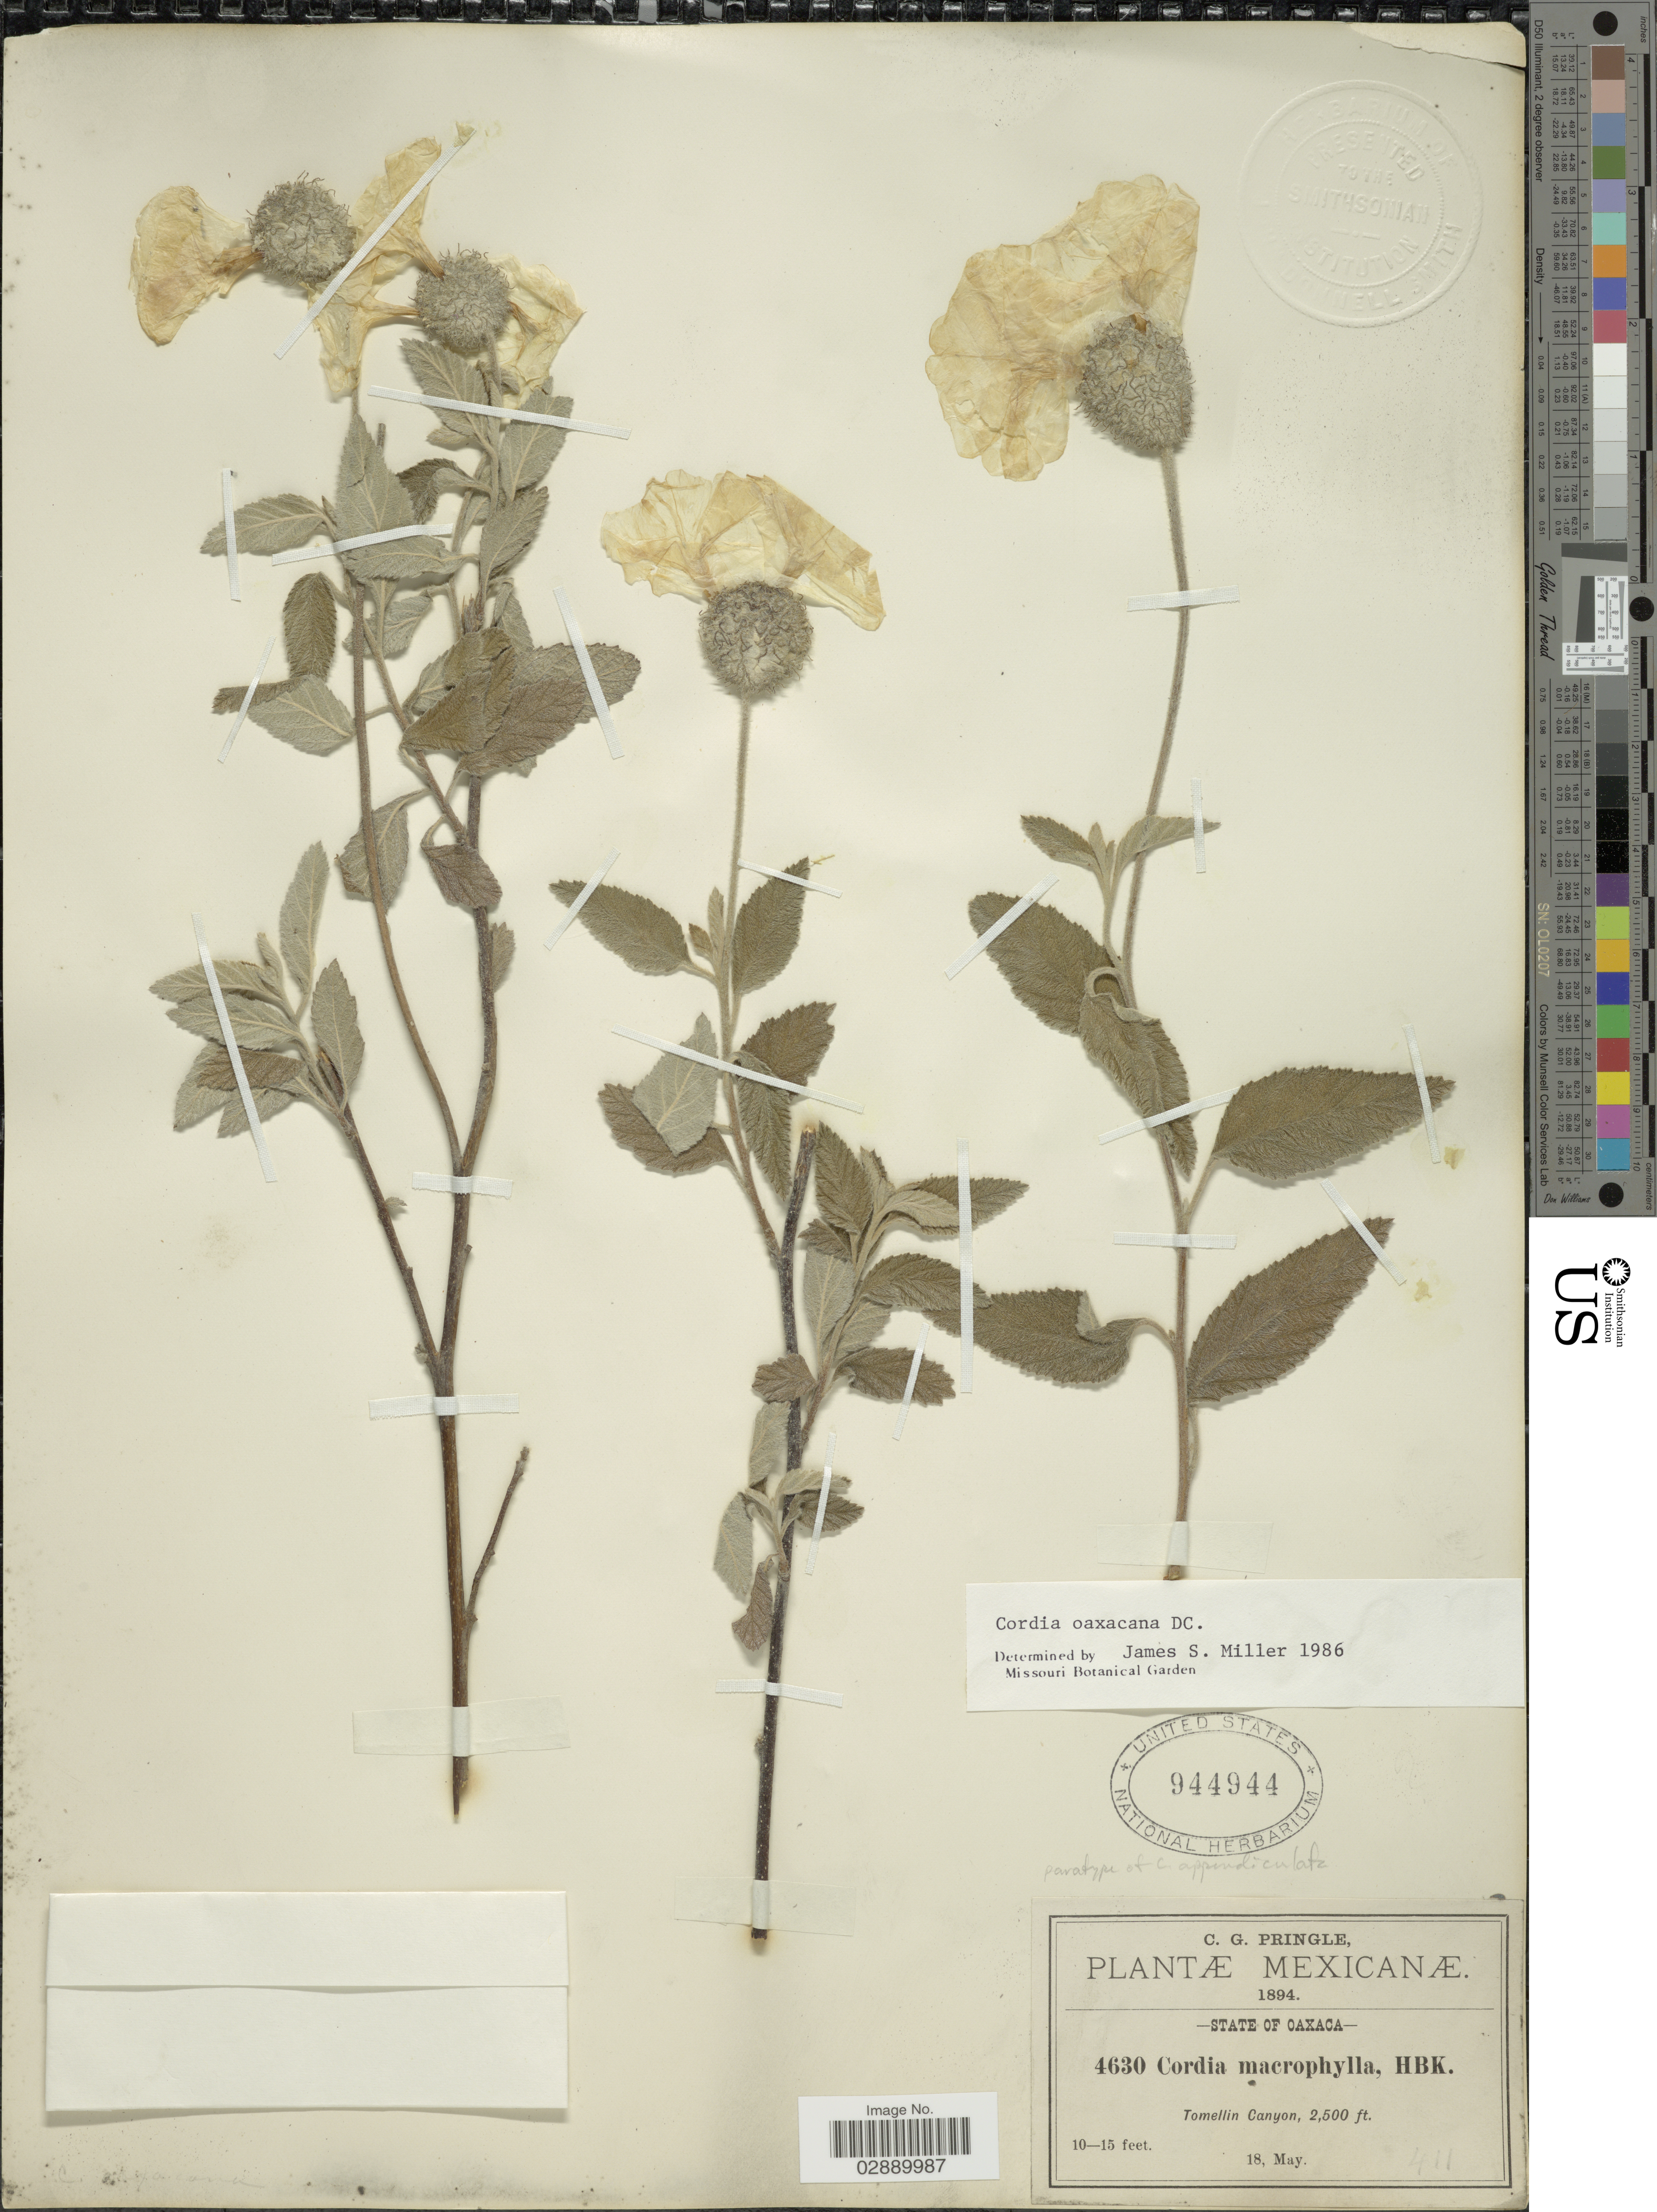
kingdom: Plantae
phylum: Tracheophyta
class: Magnoliopsida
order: Boraginales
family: Cordiaceae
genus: Cordia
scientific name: Cordia oaxacana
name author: A. DC.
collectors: C. G. Pringle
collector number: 4630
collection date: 1894-05-18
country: Mexico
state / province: Oaxaca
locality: Tomellin Canyon.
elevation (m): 762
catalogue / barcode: US 944944